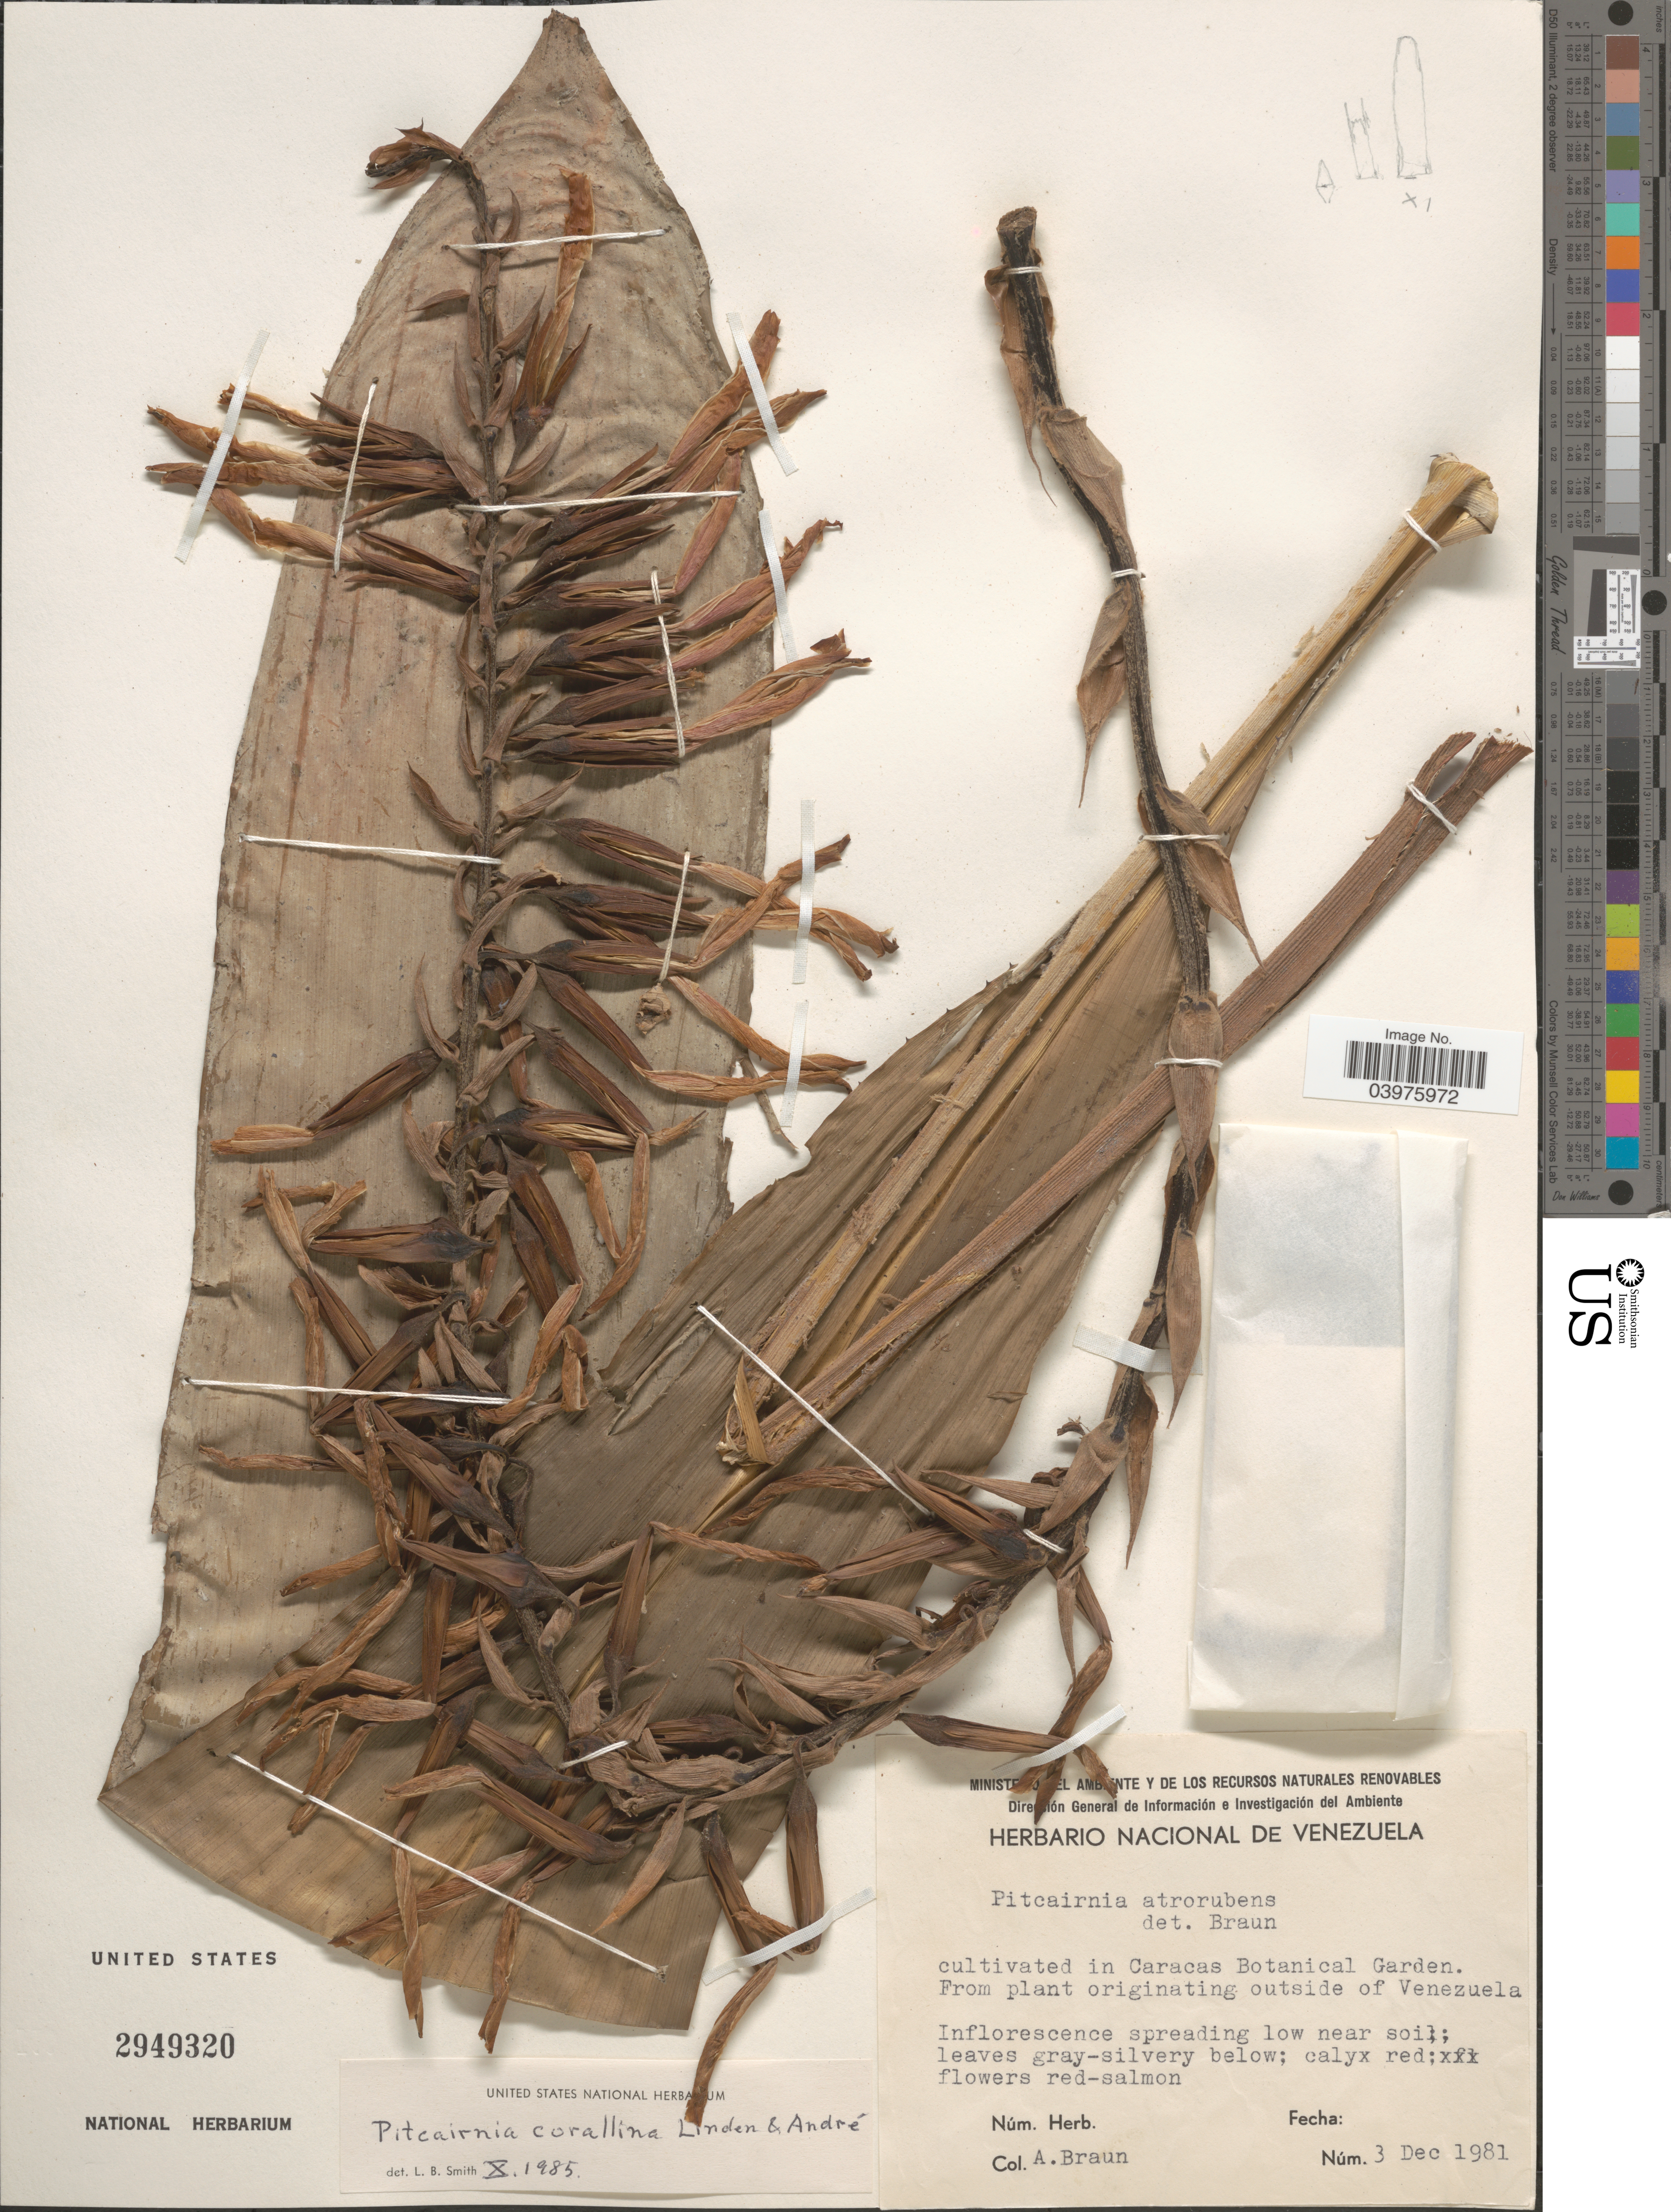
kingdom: Plantae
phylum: Tracheophyta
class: Liliopsida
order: Poales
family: Bromeliaceae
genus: Pitcairnia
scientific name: Pitcairnia corallina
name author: Linden & André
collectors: A. Braun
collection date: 1981-12-03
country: Venezuela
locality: Cultivated in Caracas Botanical Garden.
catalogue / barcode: US 2949320